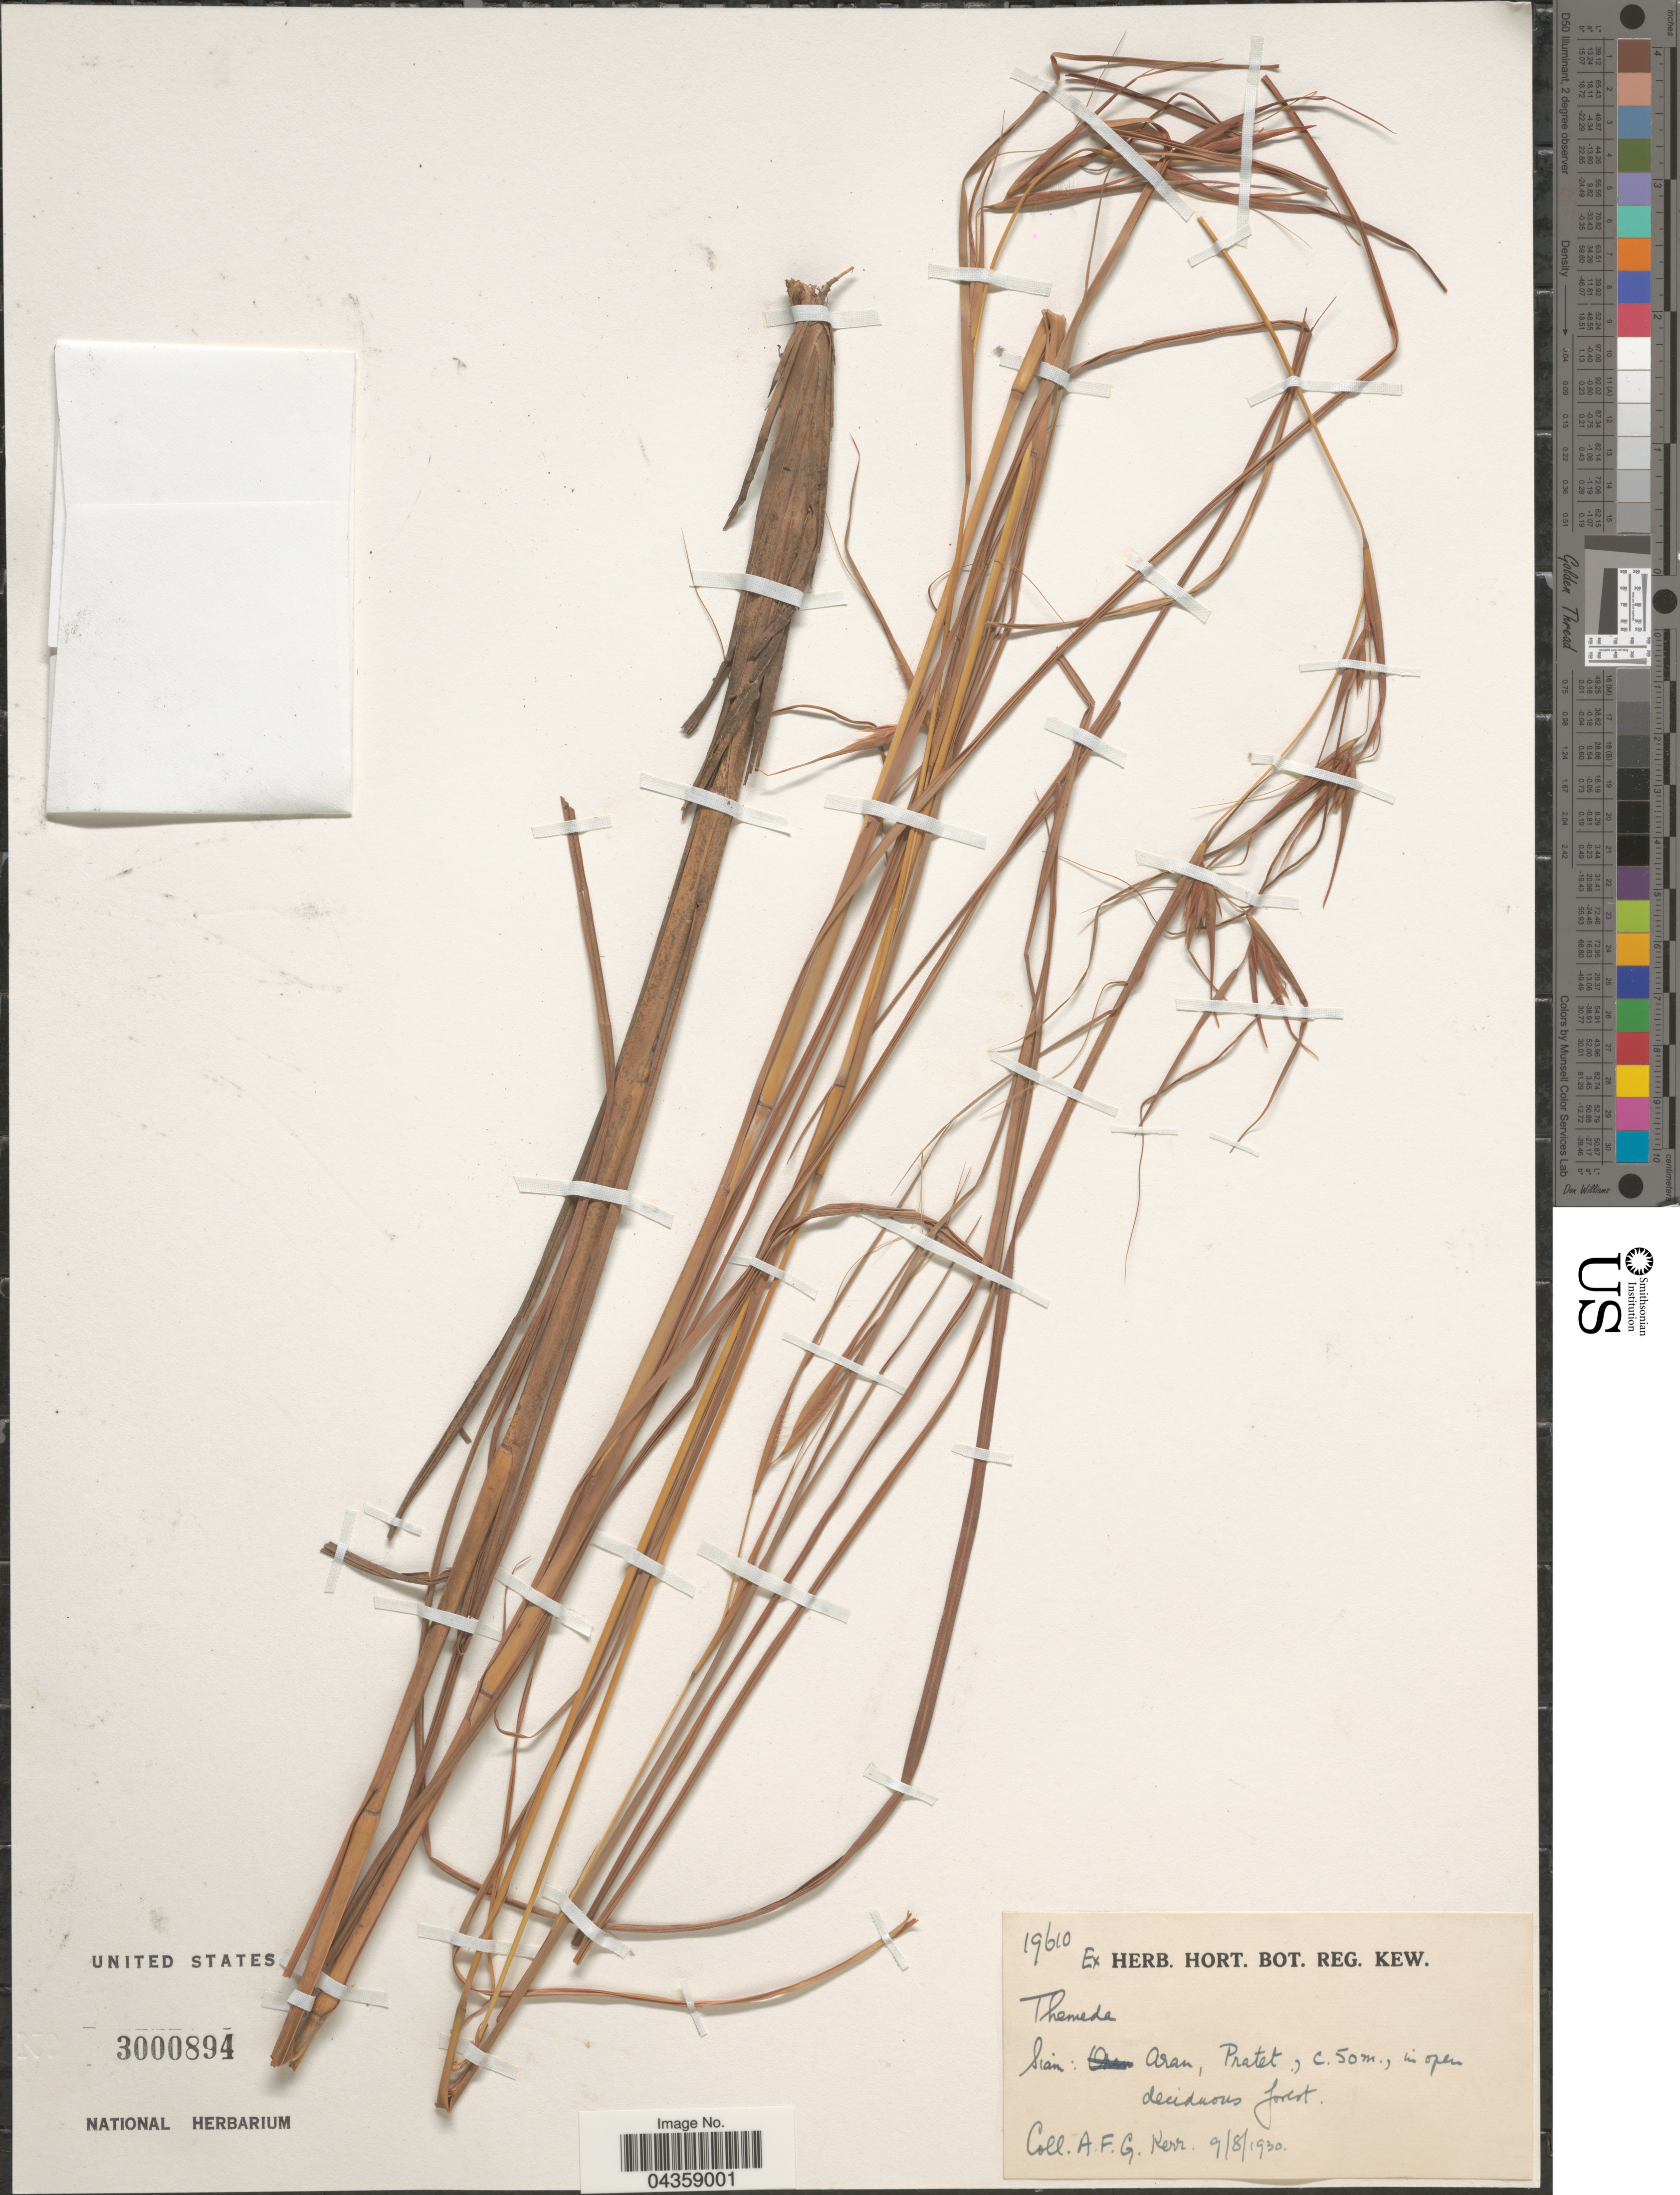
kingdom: Plantae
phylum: Tracheophyta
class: Liliopsida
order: Poales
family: Poaceae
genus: Themeda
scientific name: Themeda sp.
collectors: A. F. G. Kerr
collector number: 19610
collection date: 1930-08-09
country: Thailand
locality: Siam : Aran, Pratet.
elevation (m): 50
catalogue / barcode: US 3000894